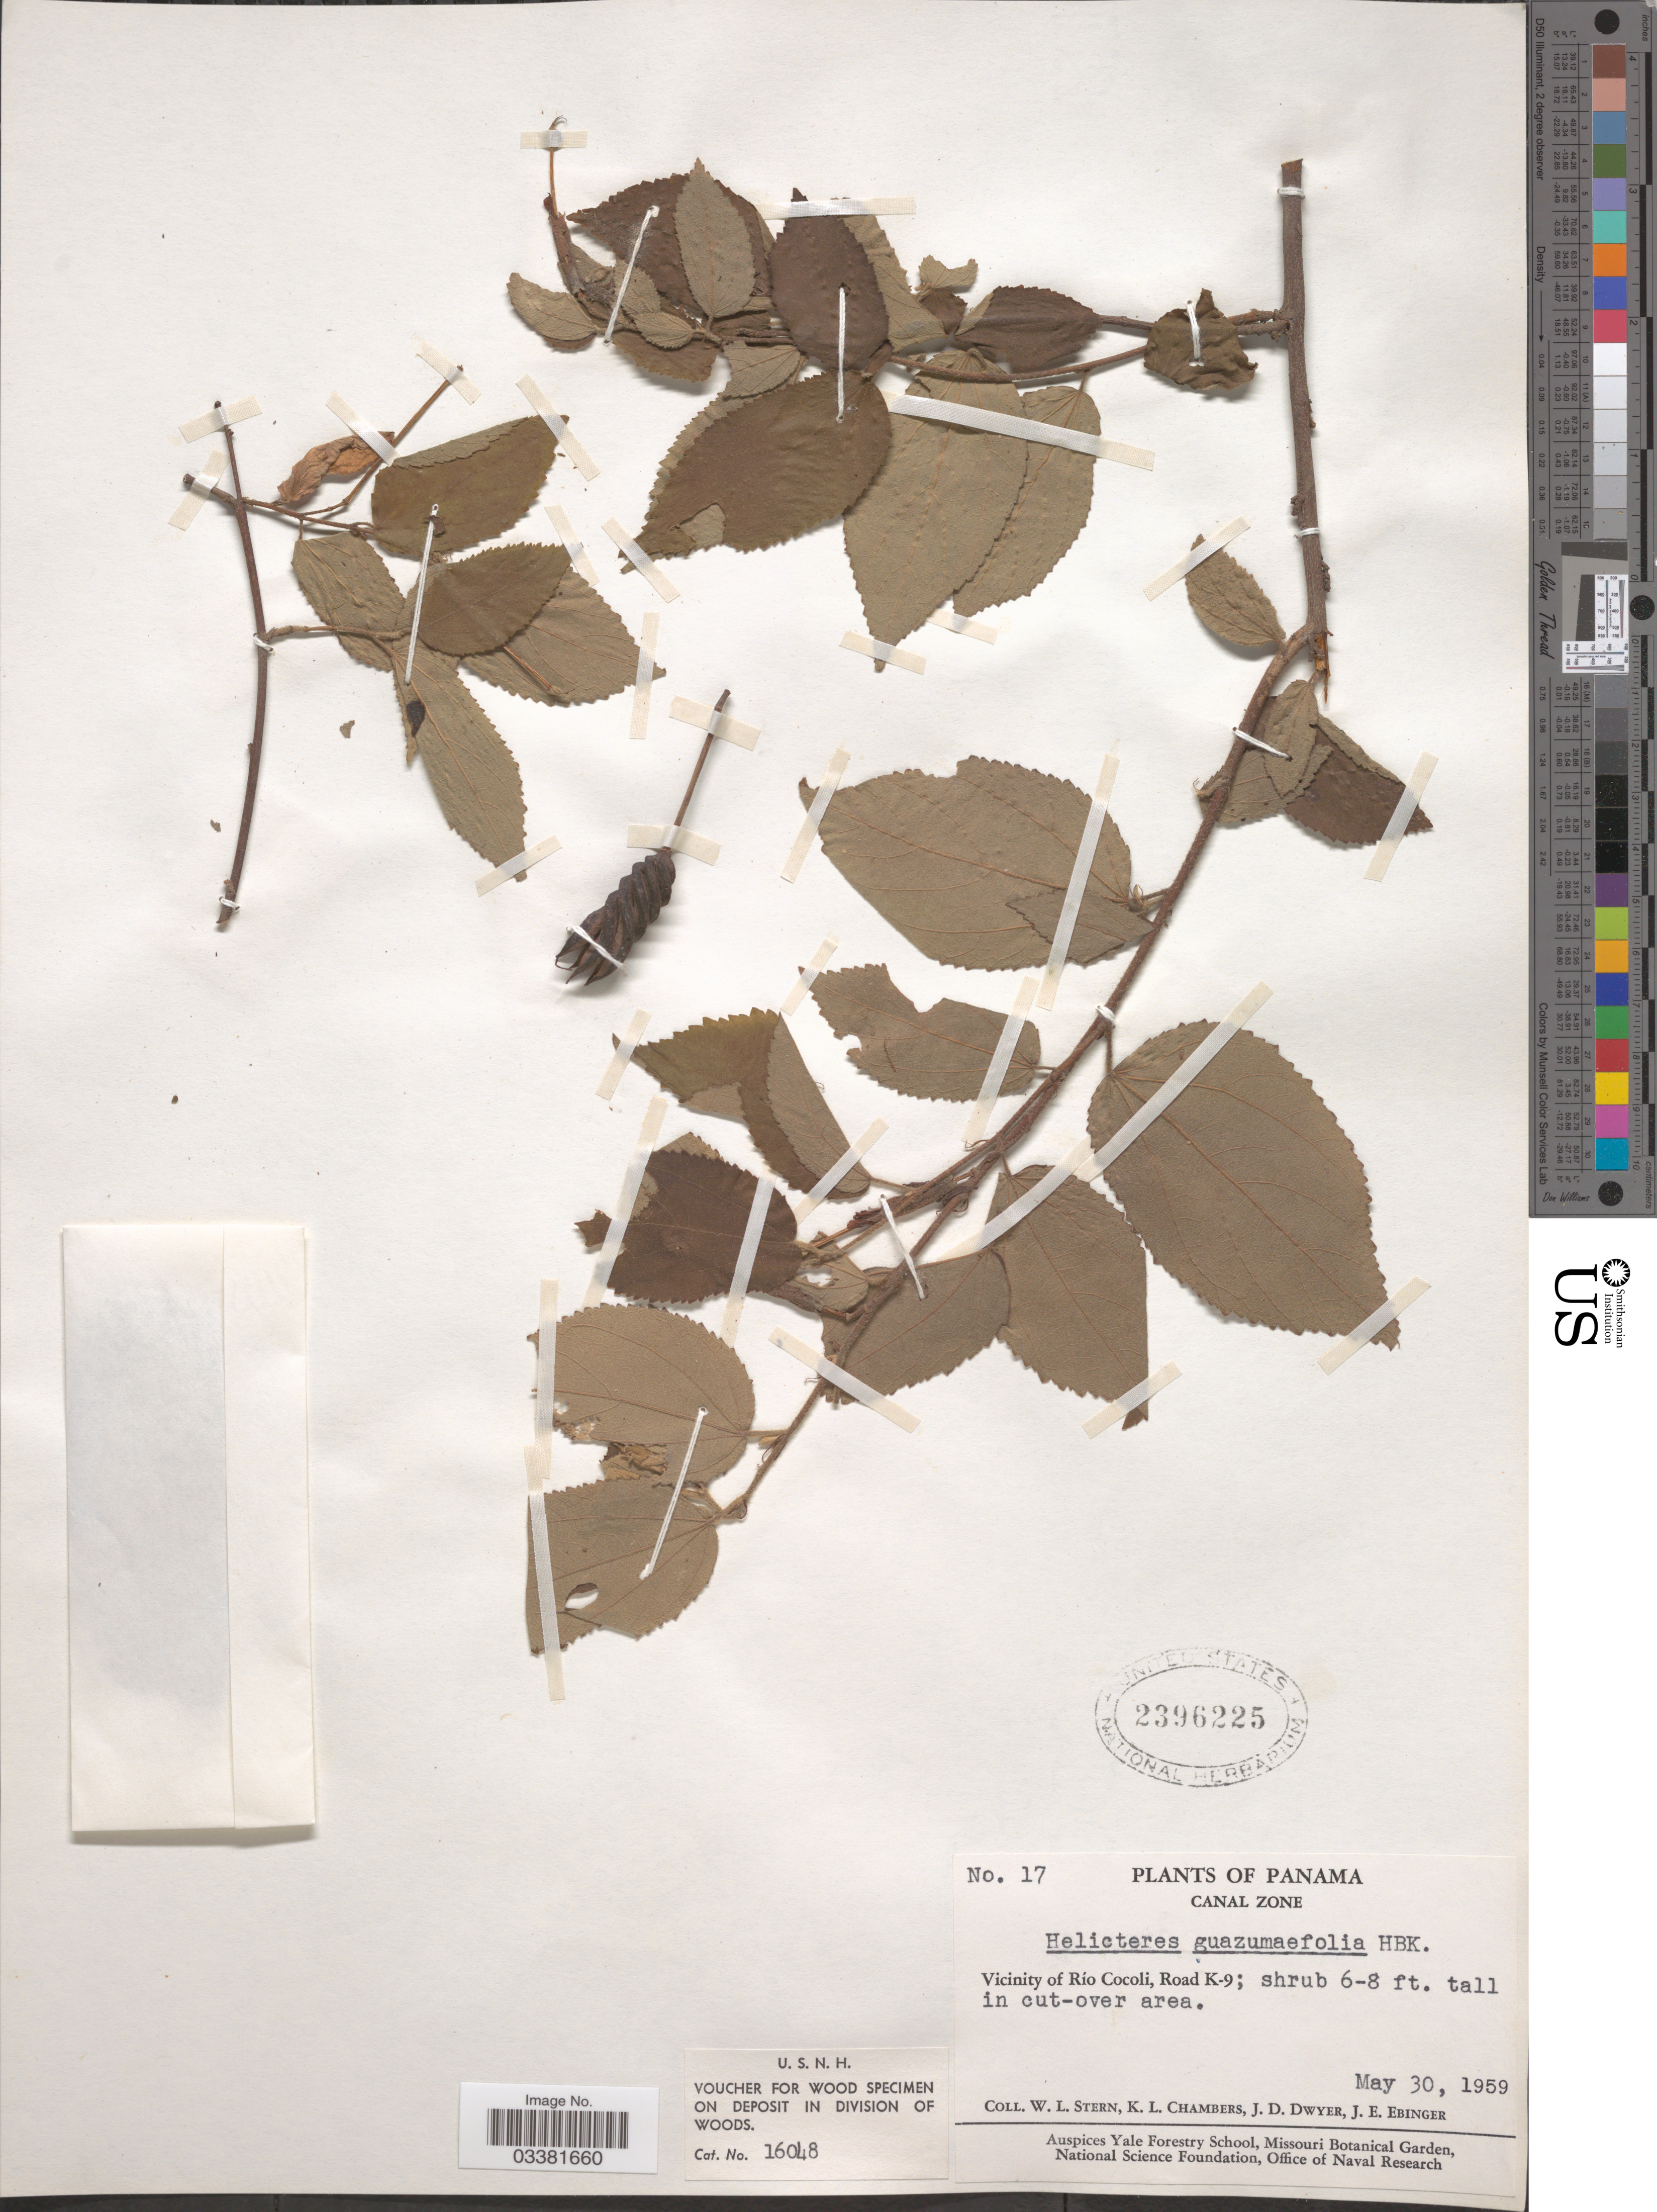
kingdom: Plantae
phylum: Tracheophyta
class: Magnoliopsida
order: Malvales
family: Malvaceae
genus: Helicteres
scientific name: Helicteres guazumifolia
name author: Kunth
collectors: W. L. Stern, K. Chambers, J. D. Dwyer & J. Ebinger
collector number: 17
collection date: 1959-05-30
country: Panama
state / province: Panamá Oeste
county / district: Canal Zone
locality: Vicinity of Río Cocoli, Road K-9.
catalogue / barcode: US 2396225